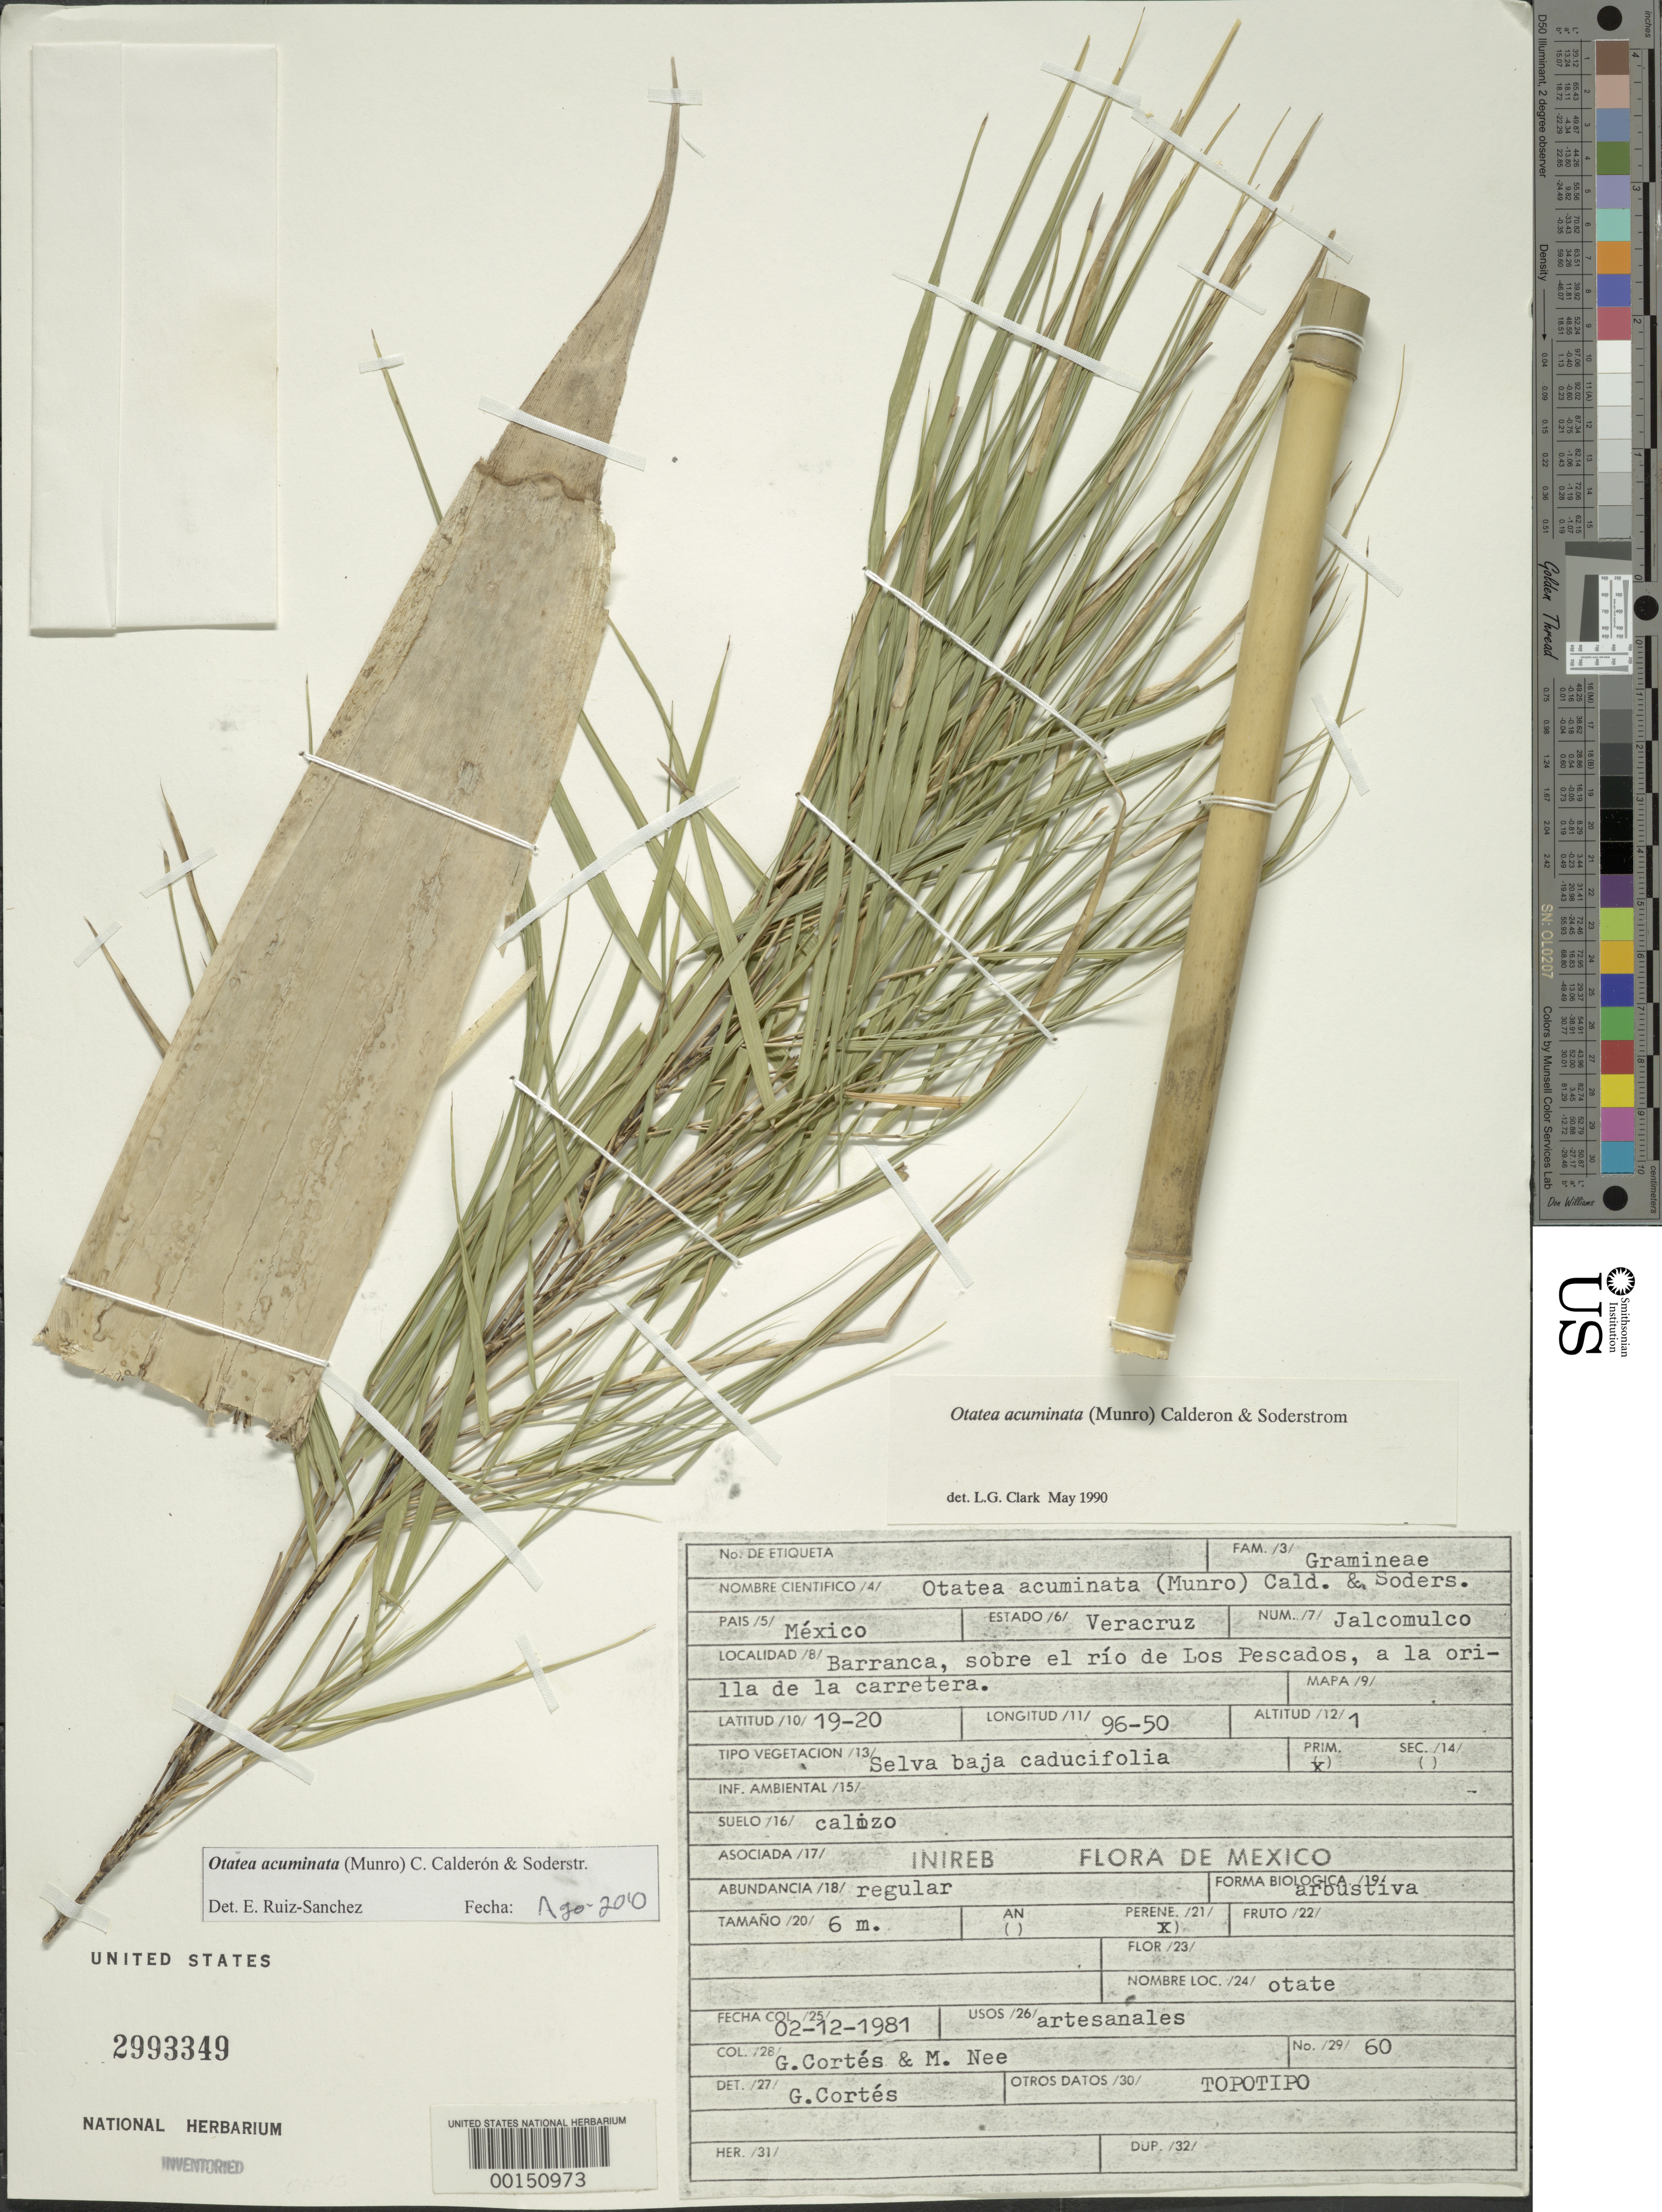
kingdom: Plantae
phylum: Tracheophyta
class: Liliopsida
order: Poales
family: Poaceae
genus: Otatea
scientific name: Otatea acuminata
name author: (Munro) C. E. Calderón & Soderstr.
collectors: G. Cortés R. & M. Nee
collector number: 60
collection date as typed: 02 Dec 1981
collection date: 1981-12-02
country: Mexico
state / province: Veracruz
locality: Jalcomulco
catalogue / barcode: US 2993349